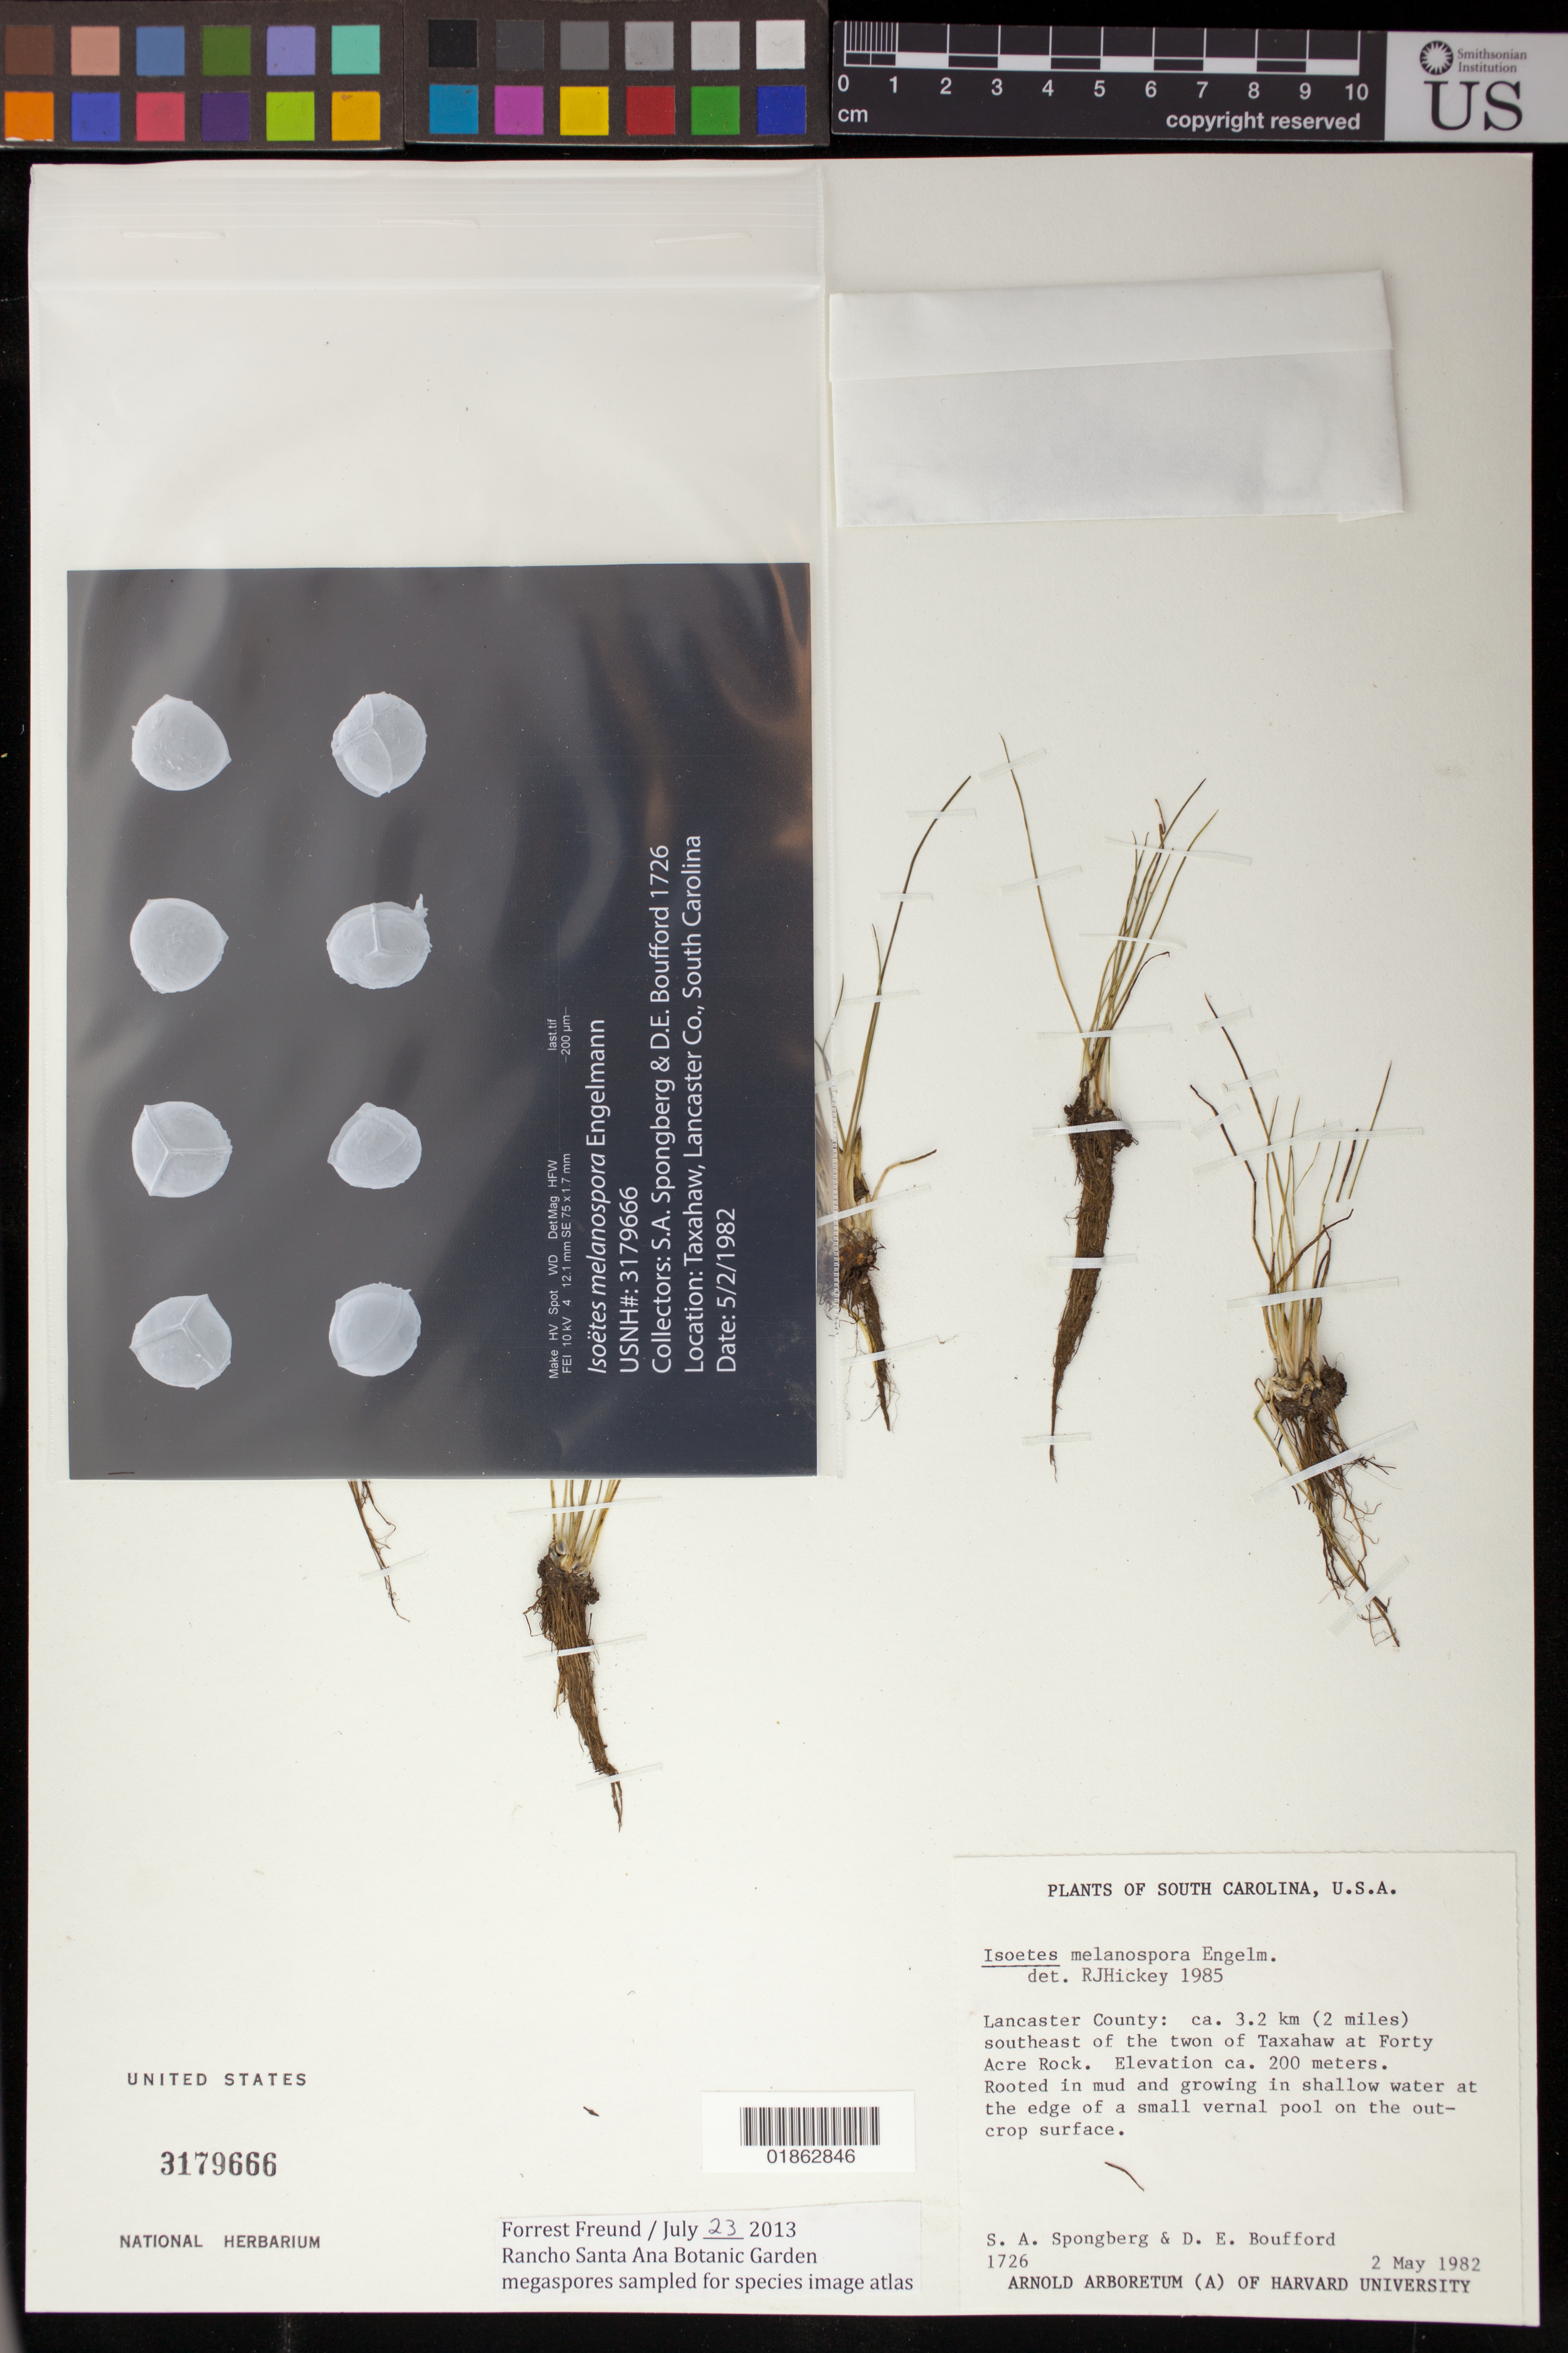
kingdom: Plantae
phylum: Tracheophyta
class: Lycopodiopsida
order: Isoetales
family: Isoetaceae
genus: Isoetes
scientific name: Isoetes melanospora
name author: Engelm.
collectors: S. A.Spongberg & D. E. Boufford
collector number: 1726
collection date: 1982-05-02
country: United States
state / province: South Carolina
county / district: Lancaster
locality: ca. 3.2 km (2 miles) southeast of the town of Taxahaw at Forty Acre Rock.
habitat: Rooted in mud and growing in shallow water at the edge of a small vernal pool on the outcrop surface.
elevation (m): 200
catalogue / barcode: US 3179666